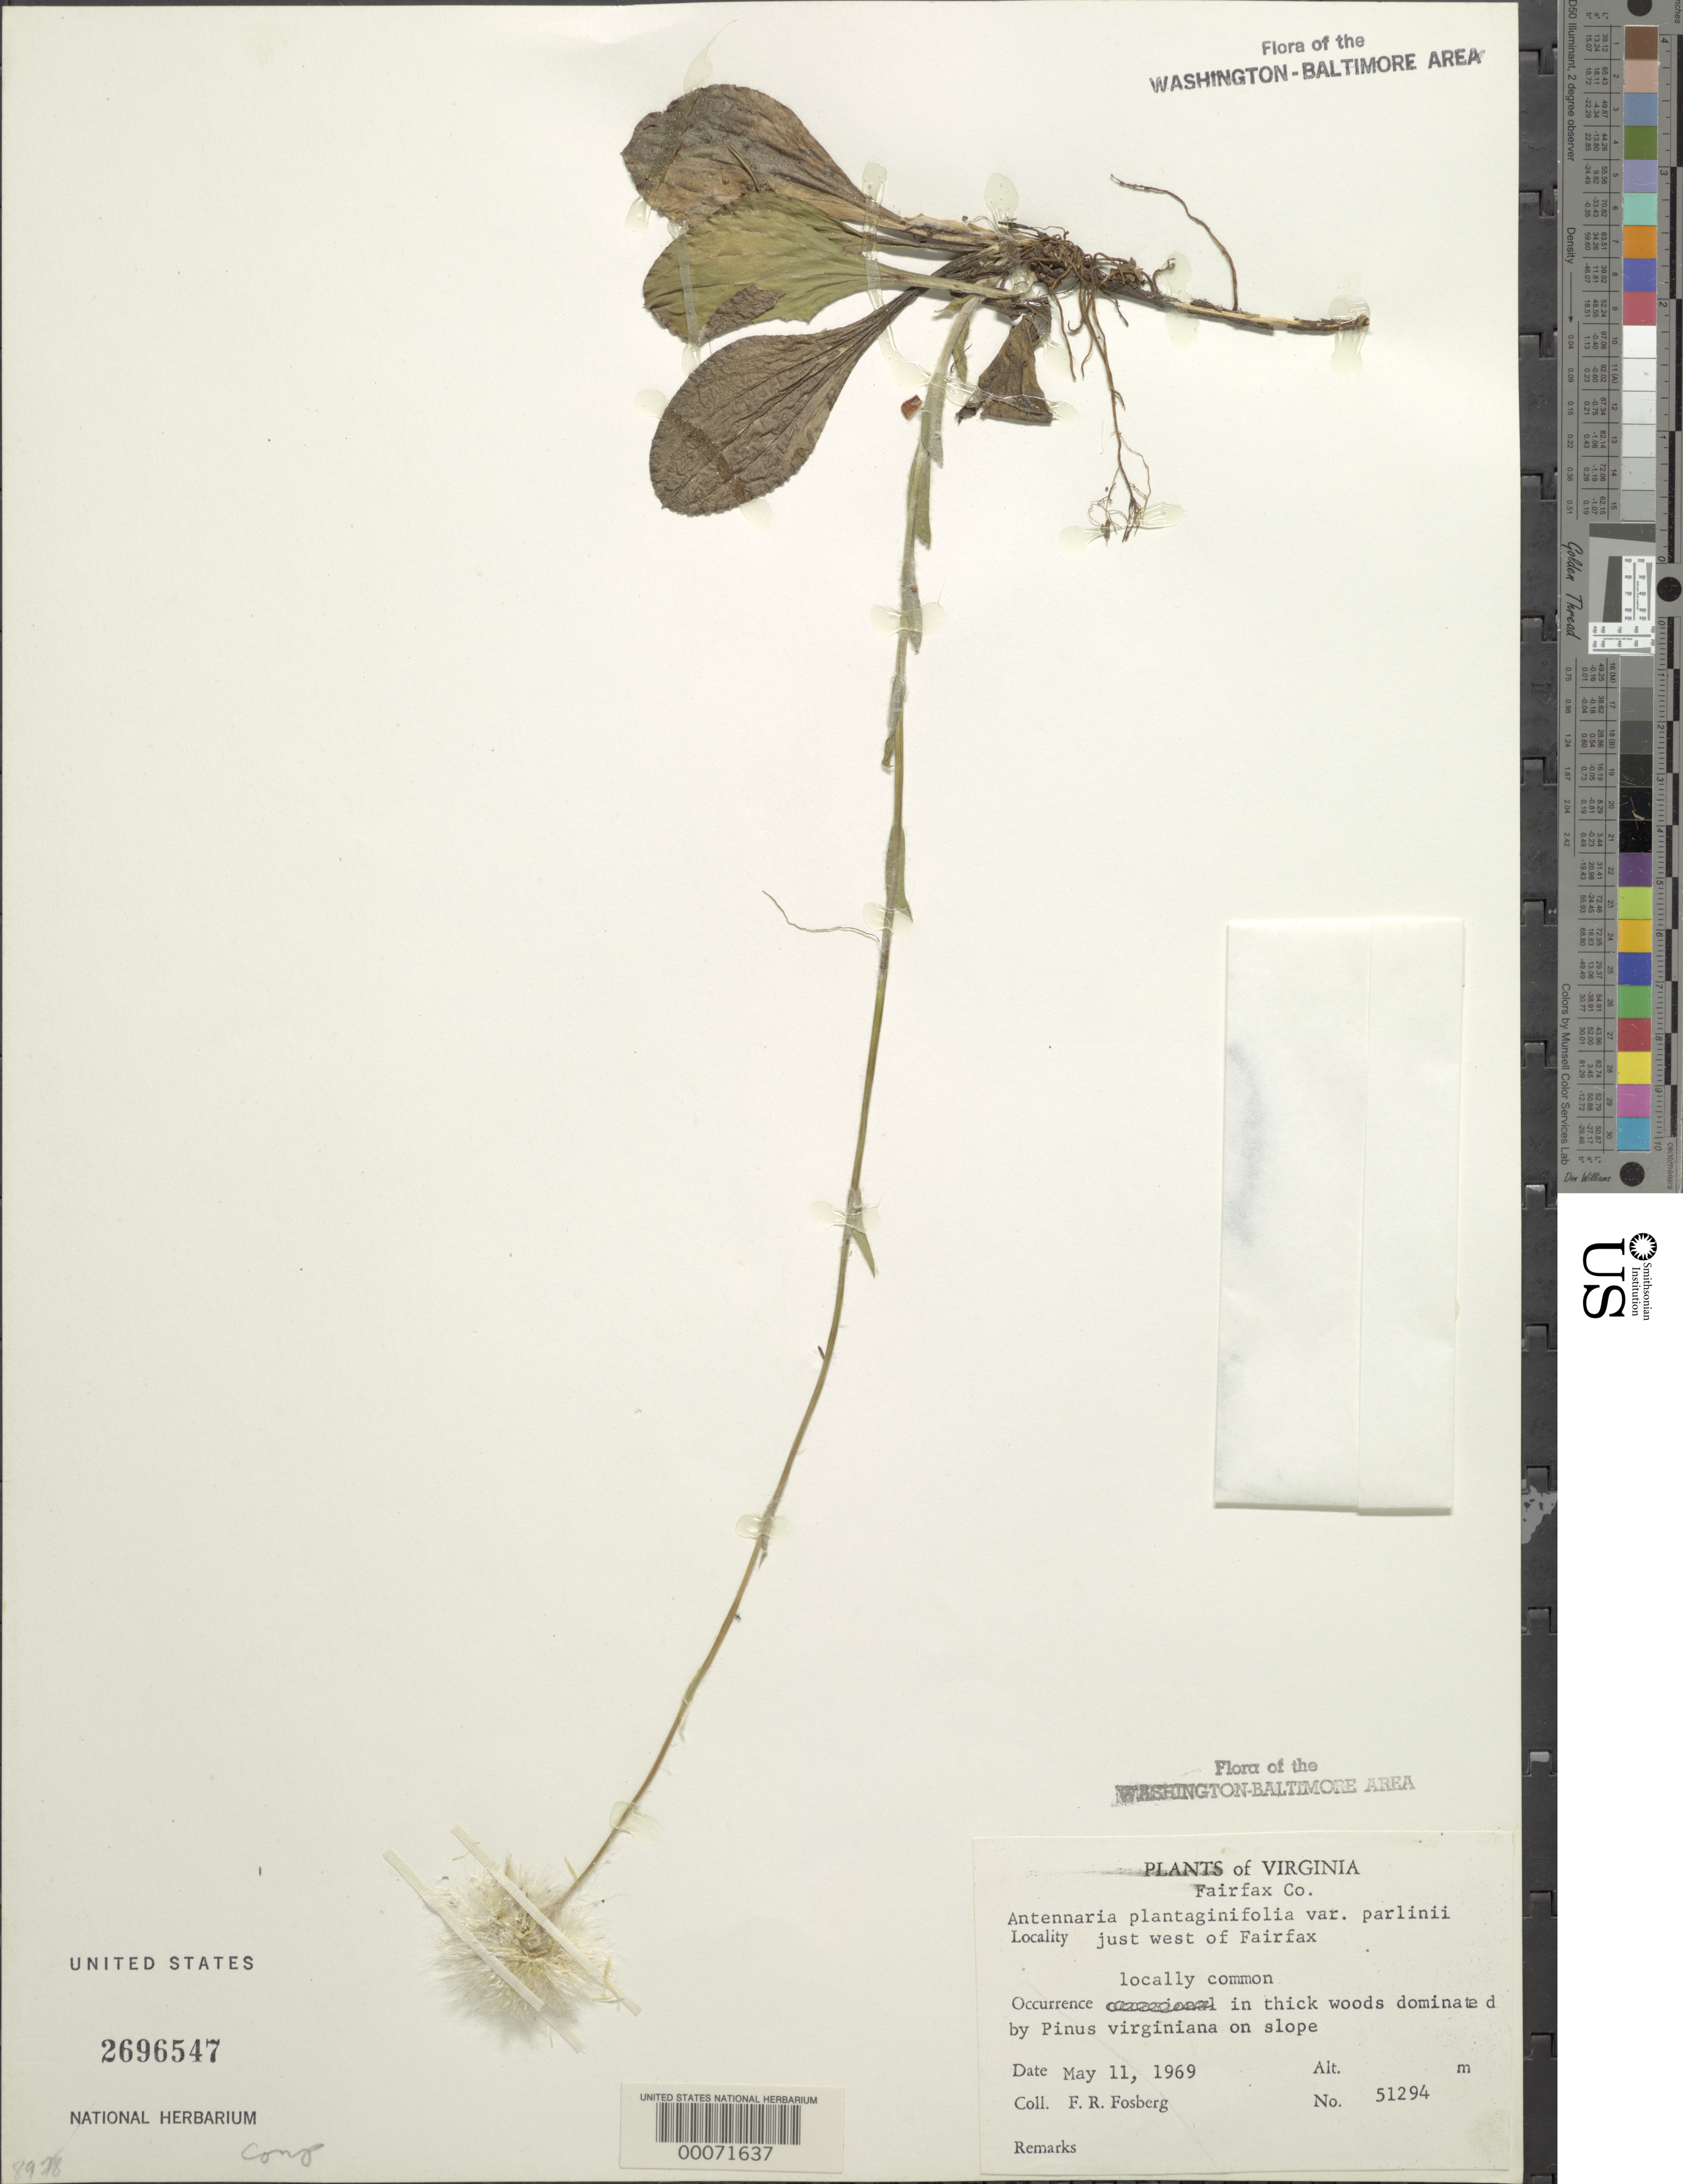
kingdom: Plantae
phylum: Tracheophyta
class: Magnoliopsida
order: Asterales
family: Asteraceae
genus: Antennaria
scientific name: Antennaria plantaginifolia var. parlinii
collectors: F. R. Fosberg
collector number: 51294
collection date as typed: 11 May 1969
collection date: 1969-05-11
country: United States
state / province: Virginia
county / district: Fairfax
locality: West of Fairfax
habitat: In thick woods dominated by Pinus virginiana on slope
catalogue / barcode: US 2696547